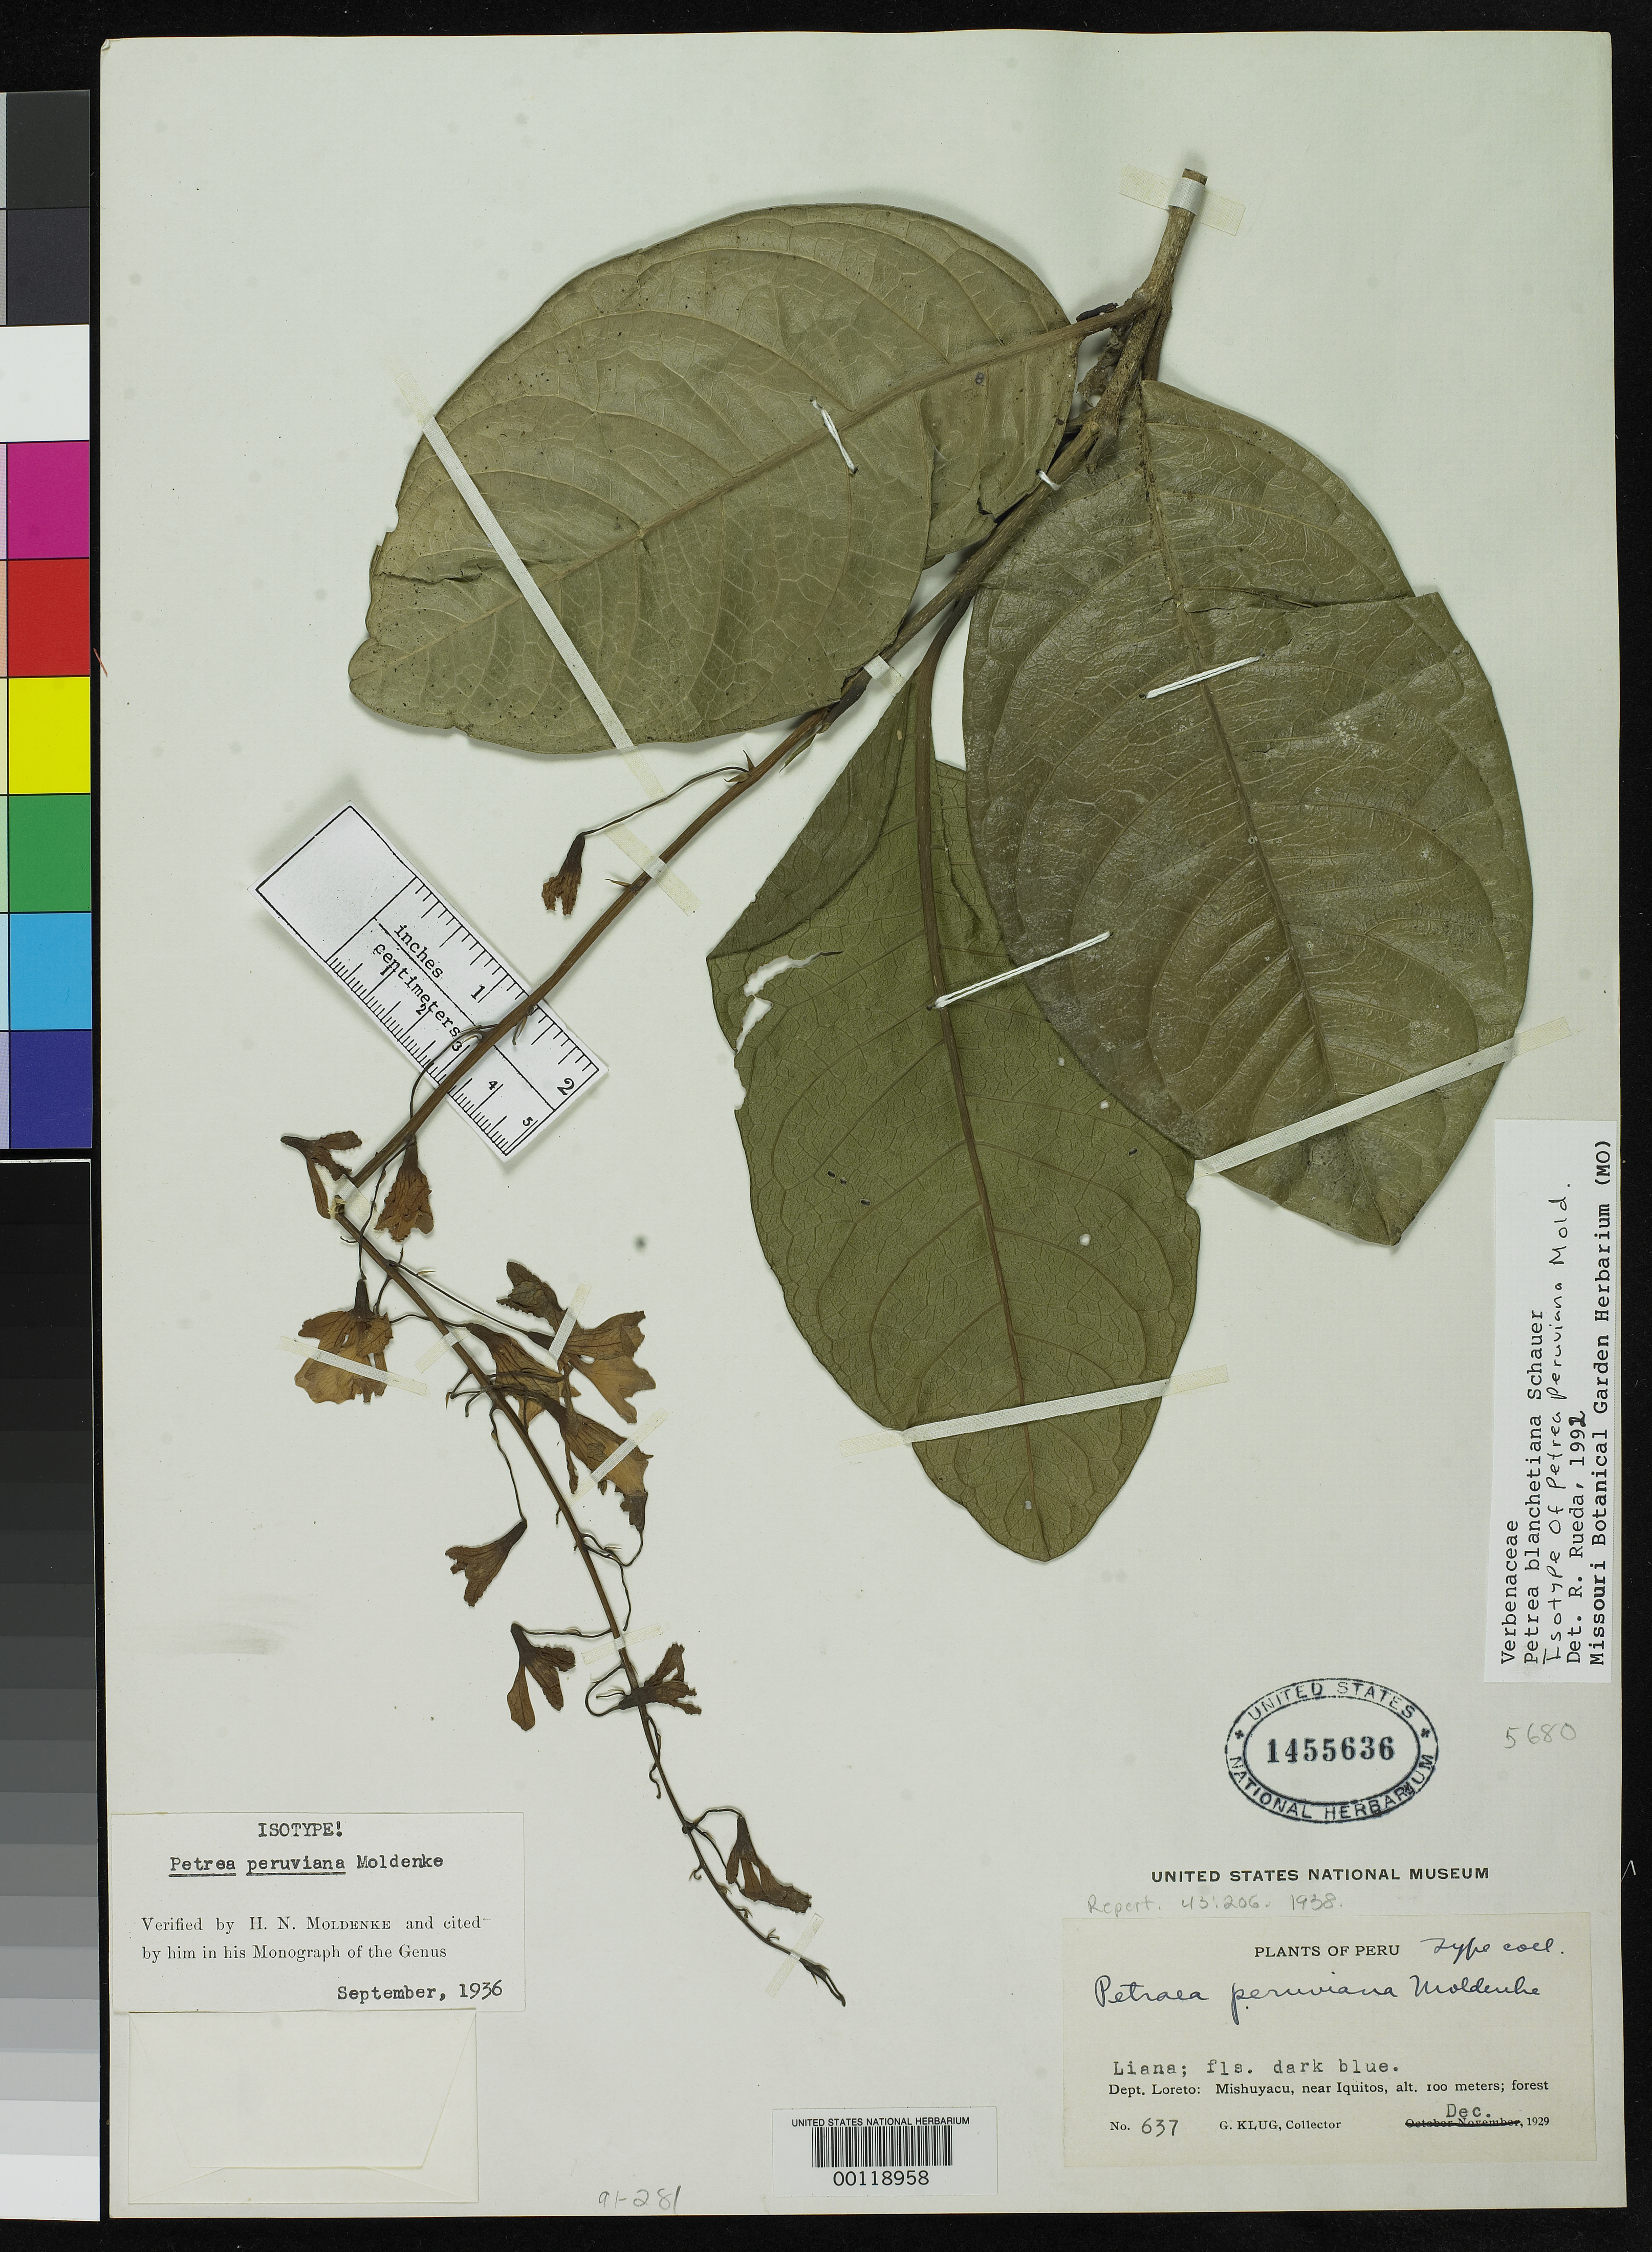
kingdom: Plantae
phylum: Tracheophyta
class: Magnoliopsida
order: Lamiales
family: Verbenaceae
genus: Petrea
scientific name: Petrea peruviana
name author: Moldenke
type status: Isotype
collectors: G. Klug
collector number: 637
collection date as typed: Dec 1929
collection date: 1929-12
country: Peru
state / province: Loreto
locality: Mishuyacu, near Iquitos.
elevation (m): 100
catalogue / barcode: US 1455636